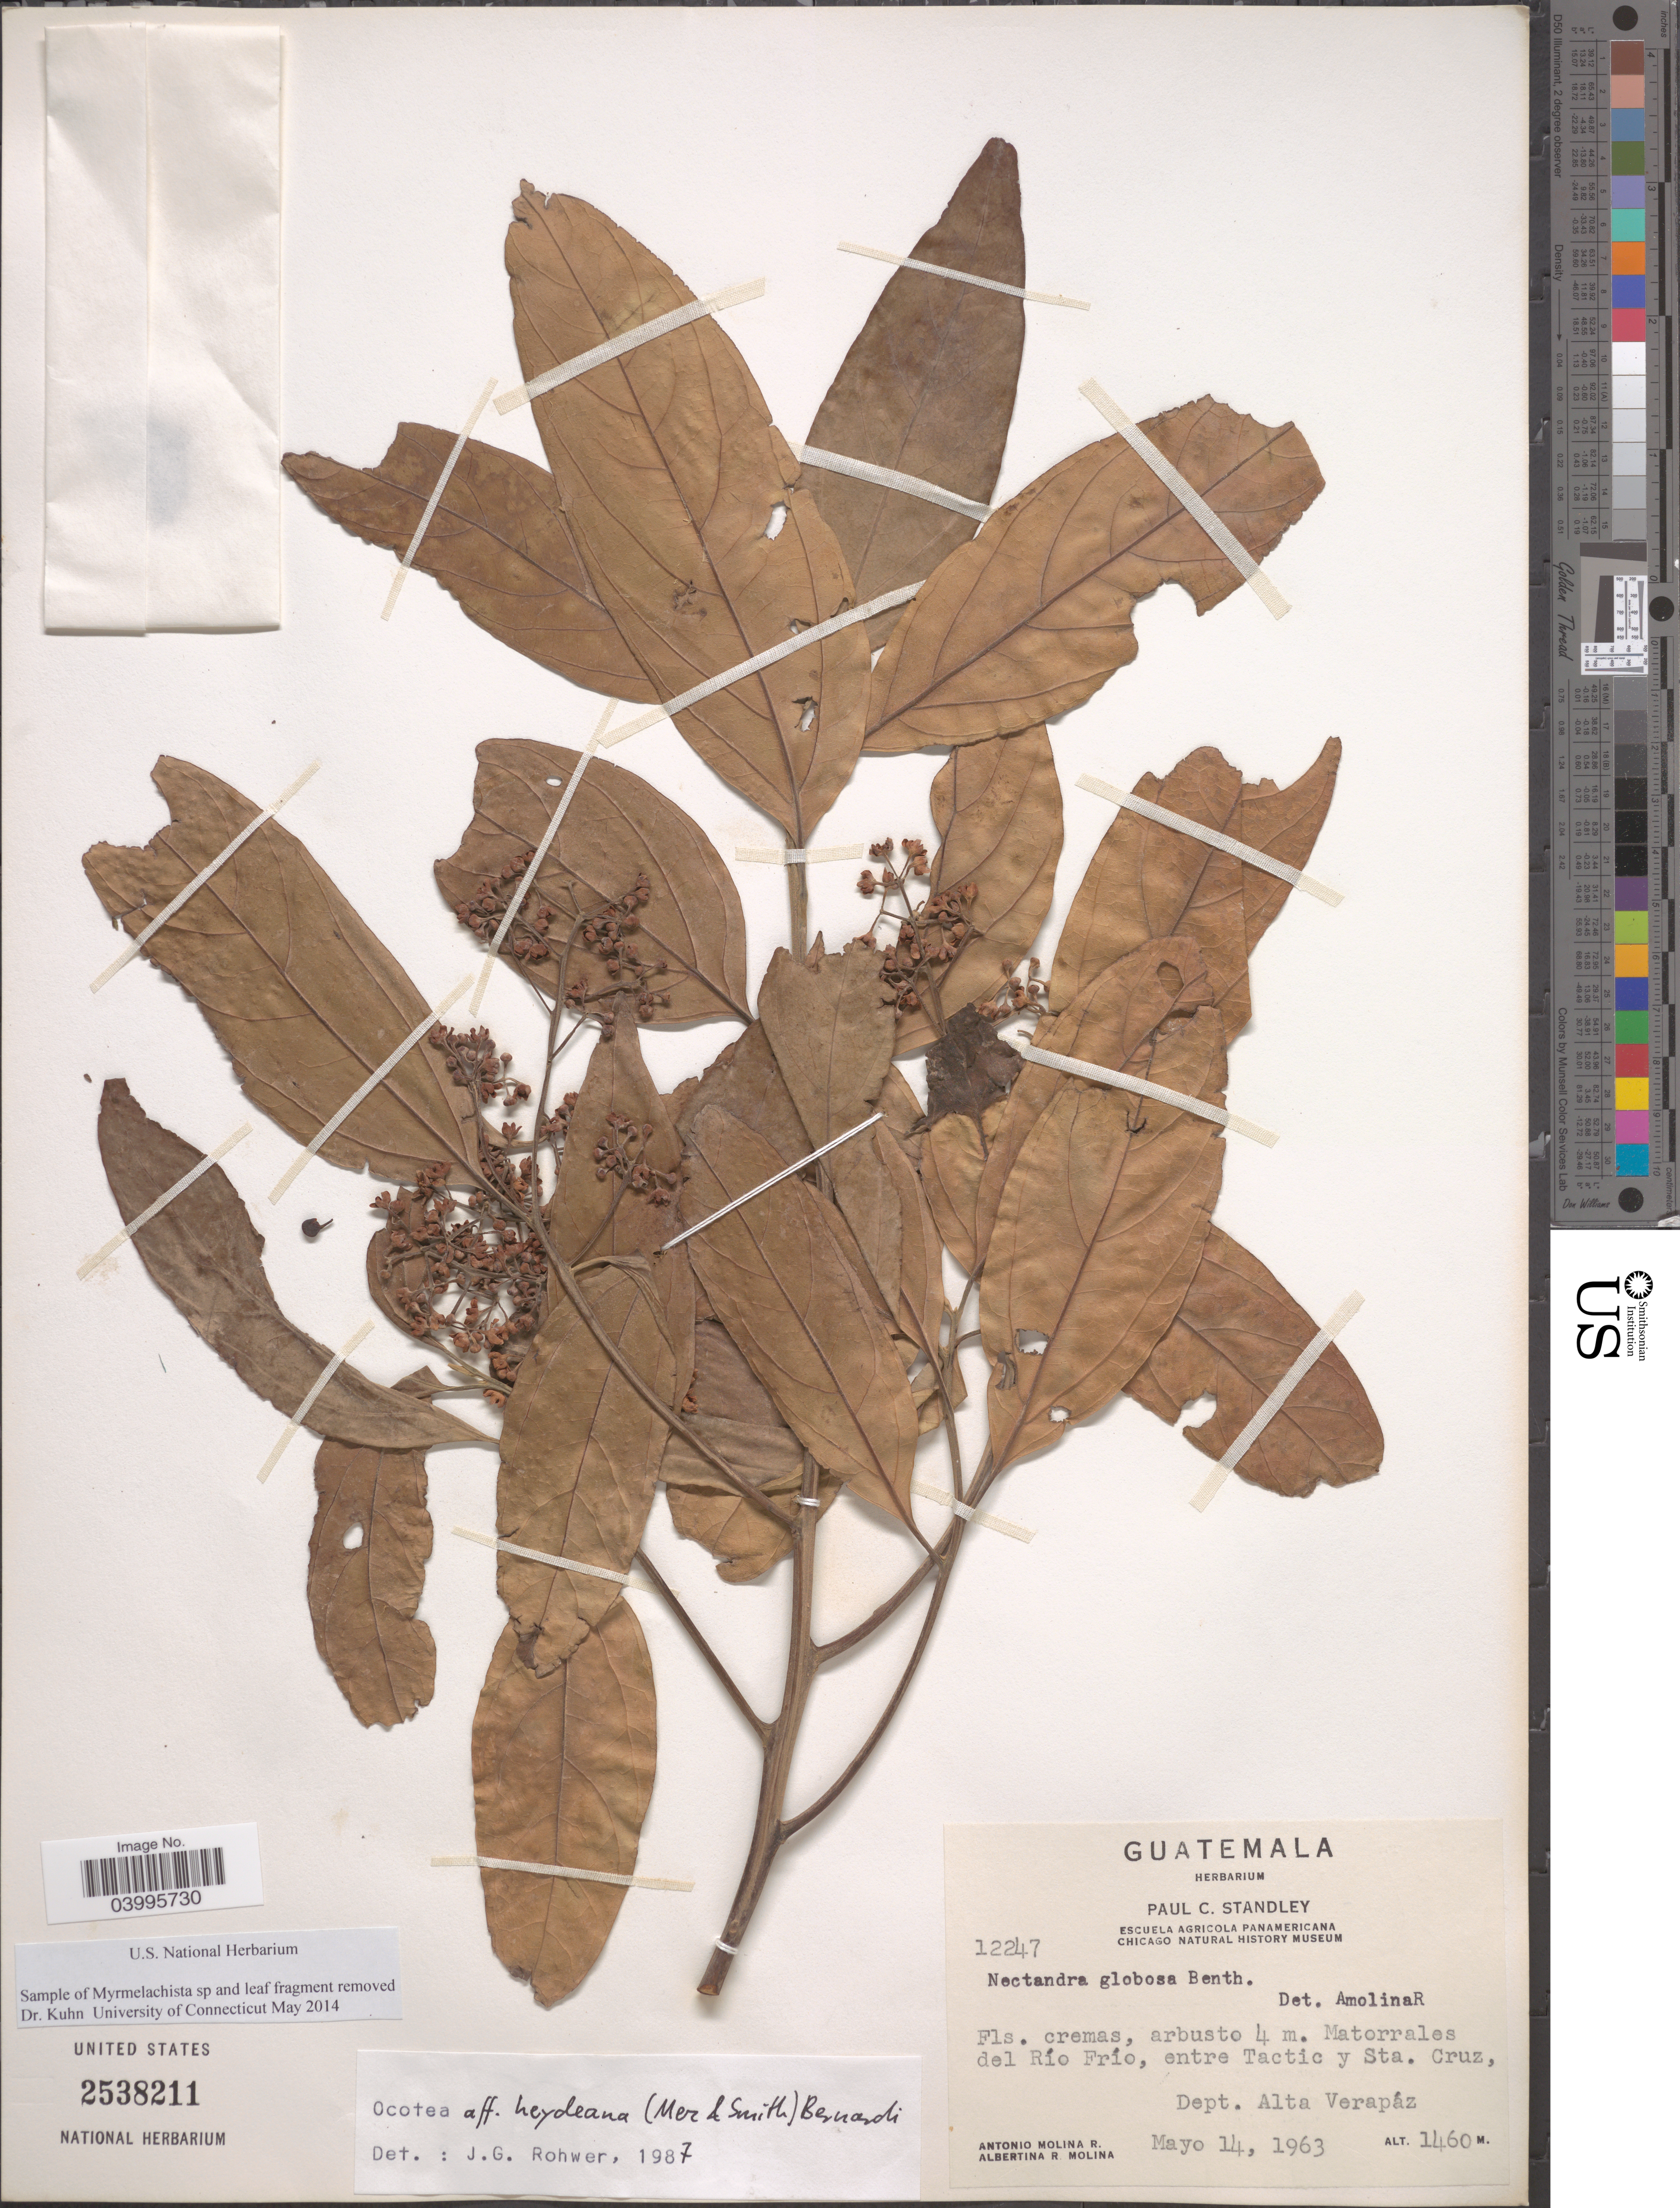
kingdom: Plantae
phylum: Tracheophyta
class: Magnoliopsida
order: Laurales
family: Lauraceae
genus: Ocotea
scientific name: Ocotea heydeana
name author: (Mez & Donn. Sm.) Bernardi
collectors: A. Molina R. & A. R. Molina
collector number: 12247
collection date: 1963-05-14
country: Guatemala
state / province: Alta Verapaz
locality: Matorrales del Río Frío, entre Tactic y Sta. Cruz, Dept. Alta Verapáz.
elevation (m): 1460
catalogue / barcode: US 2538211